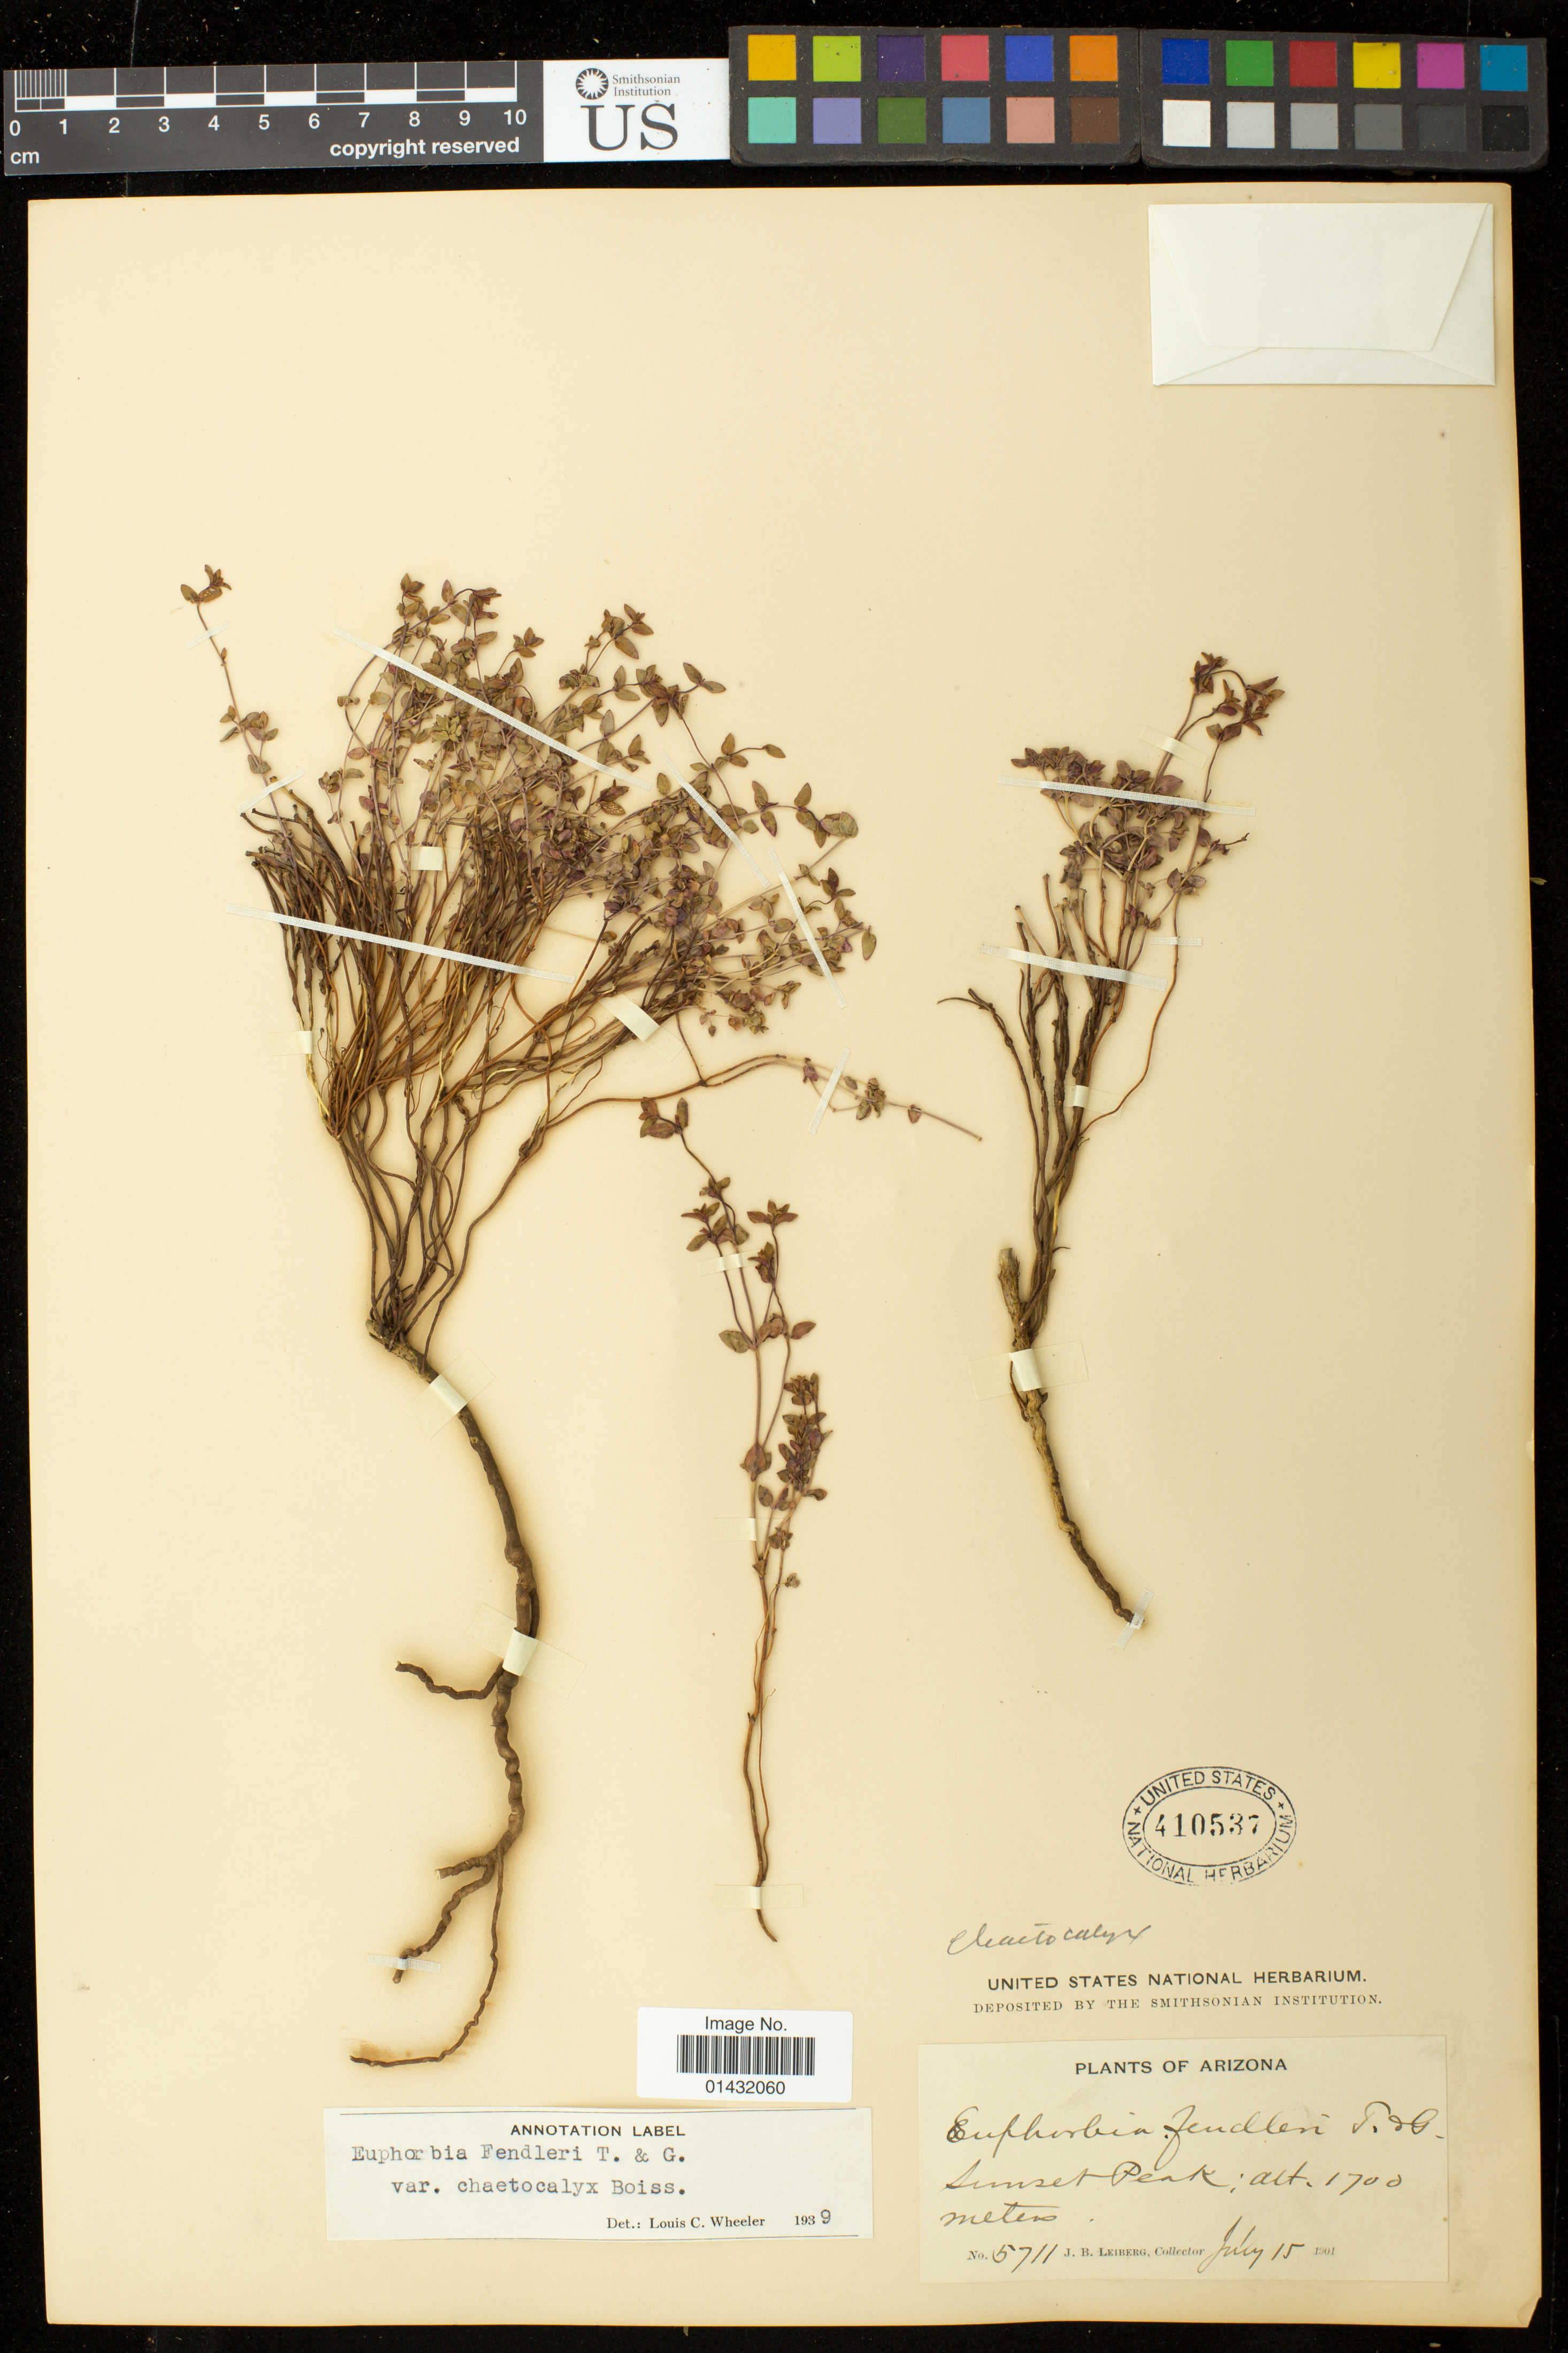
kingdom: Plantae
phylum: Tracheophyta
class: Magnoliopsida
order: Malpighiales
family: Euphorbiaceae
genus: Euphorbia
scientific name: Euphorbia chaetocalyx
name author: Tidestr.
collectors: J. Leiberg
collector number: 5711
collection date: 1901-07-15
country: United States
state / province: Arizona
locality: Sunset Peak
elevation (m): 1700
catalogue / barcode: US 410537